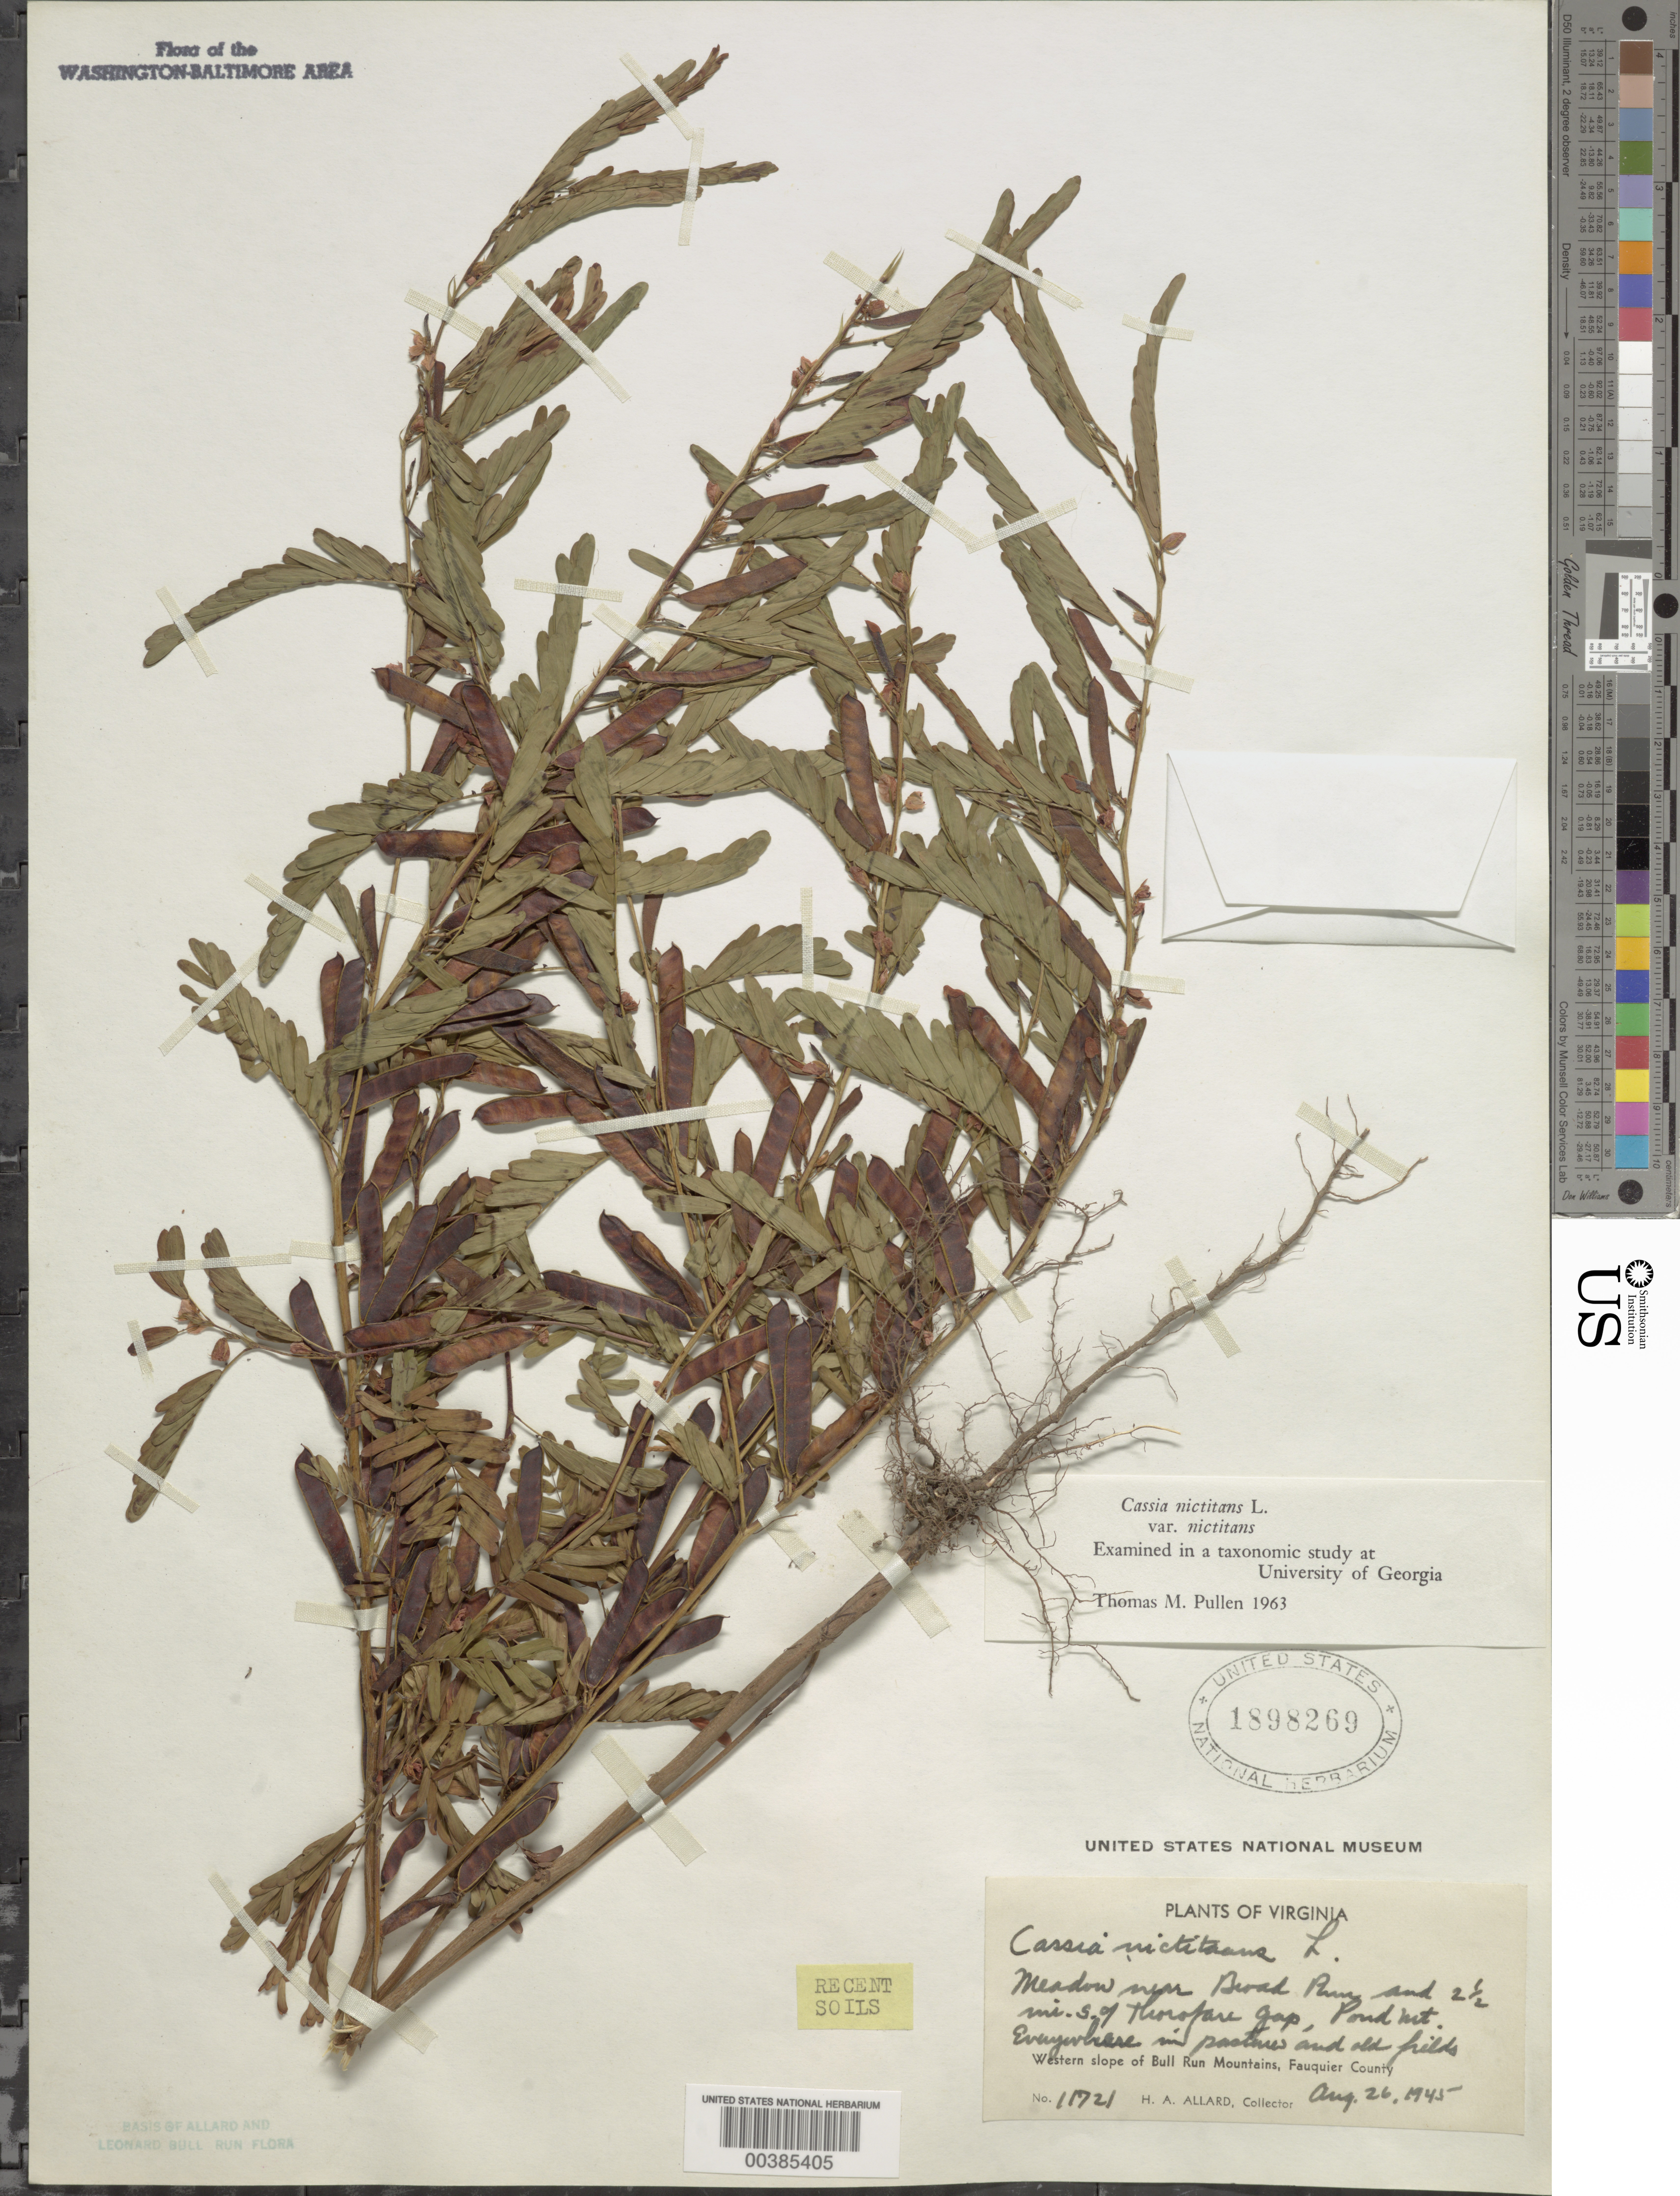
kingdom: Plantae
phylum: Tracheophyta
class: Magnoliopsida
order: Fabales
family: Fabaceae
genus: Chamaecrista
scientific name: Chamaecrista nictitans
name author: (L.) Moench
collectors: H. A. Allard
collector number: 11721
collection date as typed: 26 Aug 1945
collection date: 1945-08-26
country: United States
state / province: Virginia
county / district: Fauquier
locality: Broad Run, south of Thorofare Gap Bull Run Mts.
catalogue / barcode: US 1898269